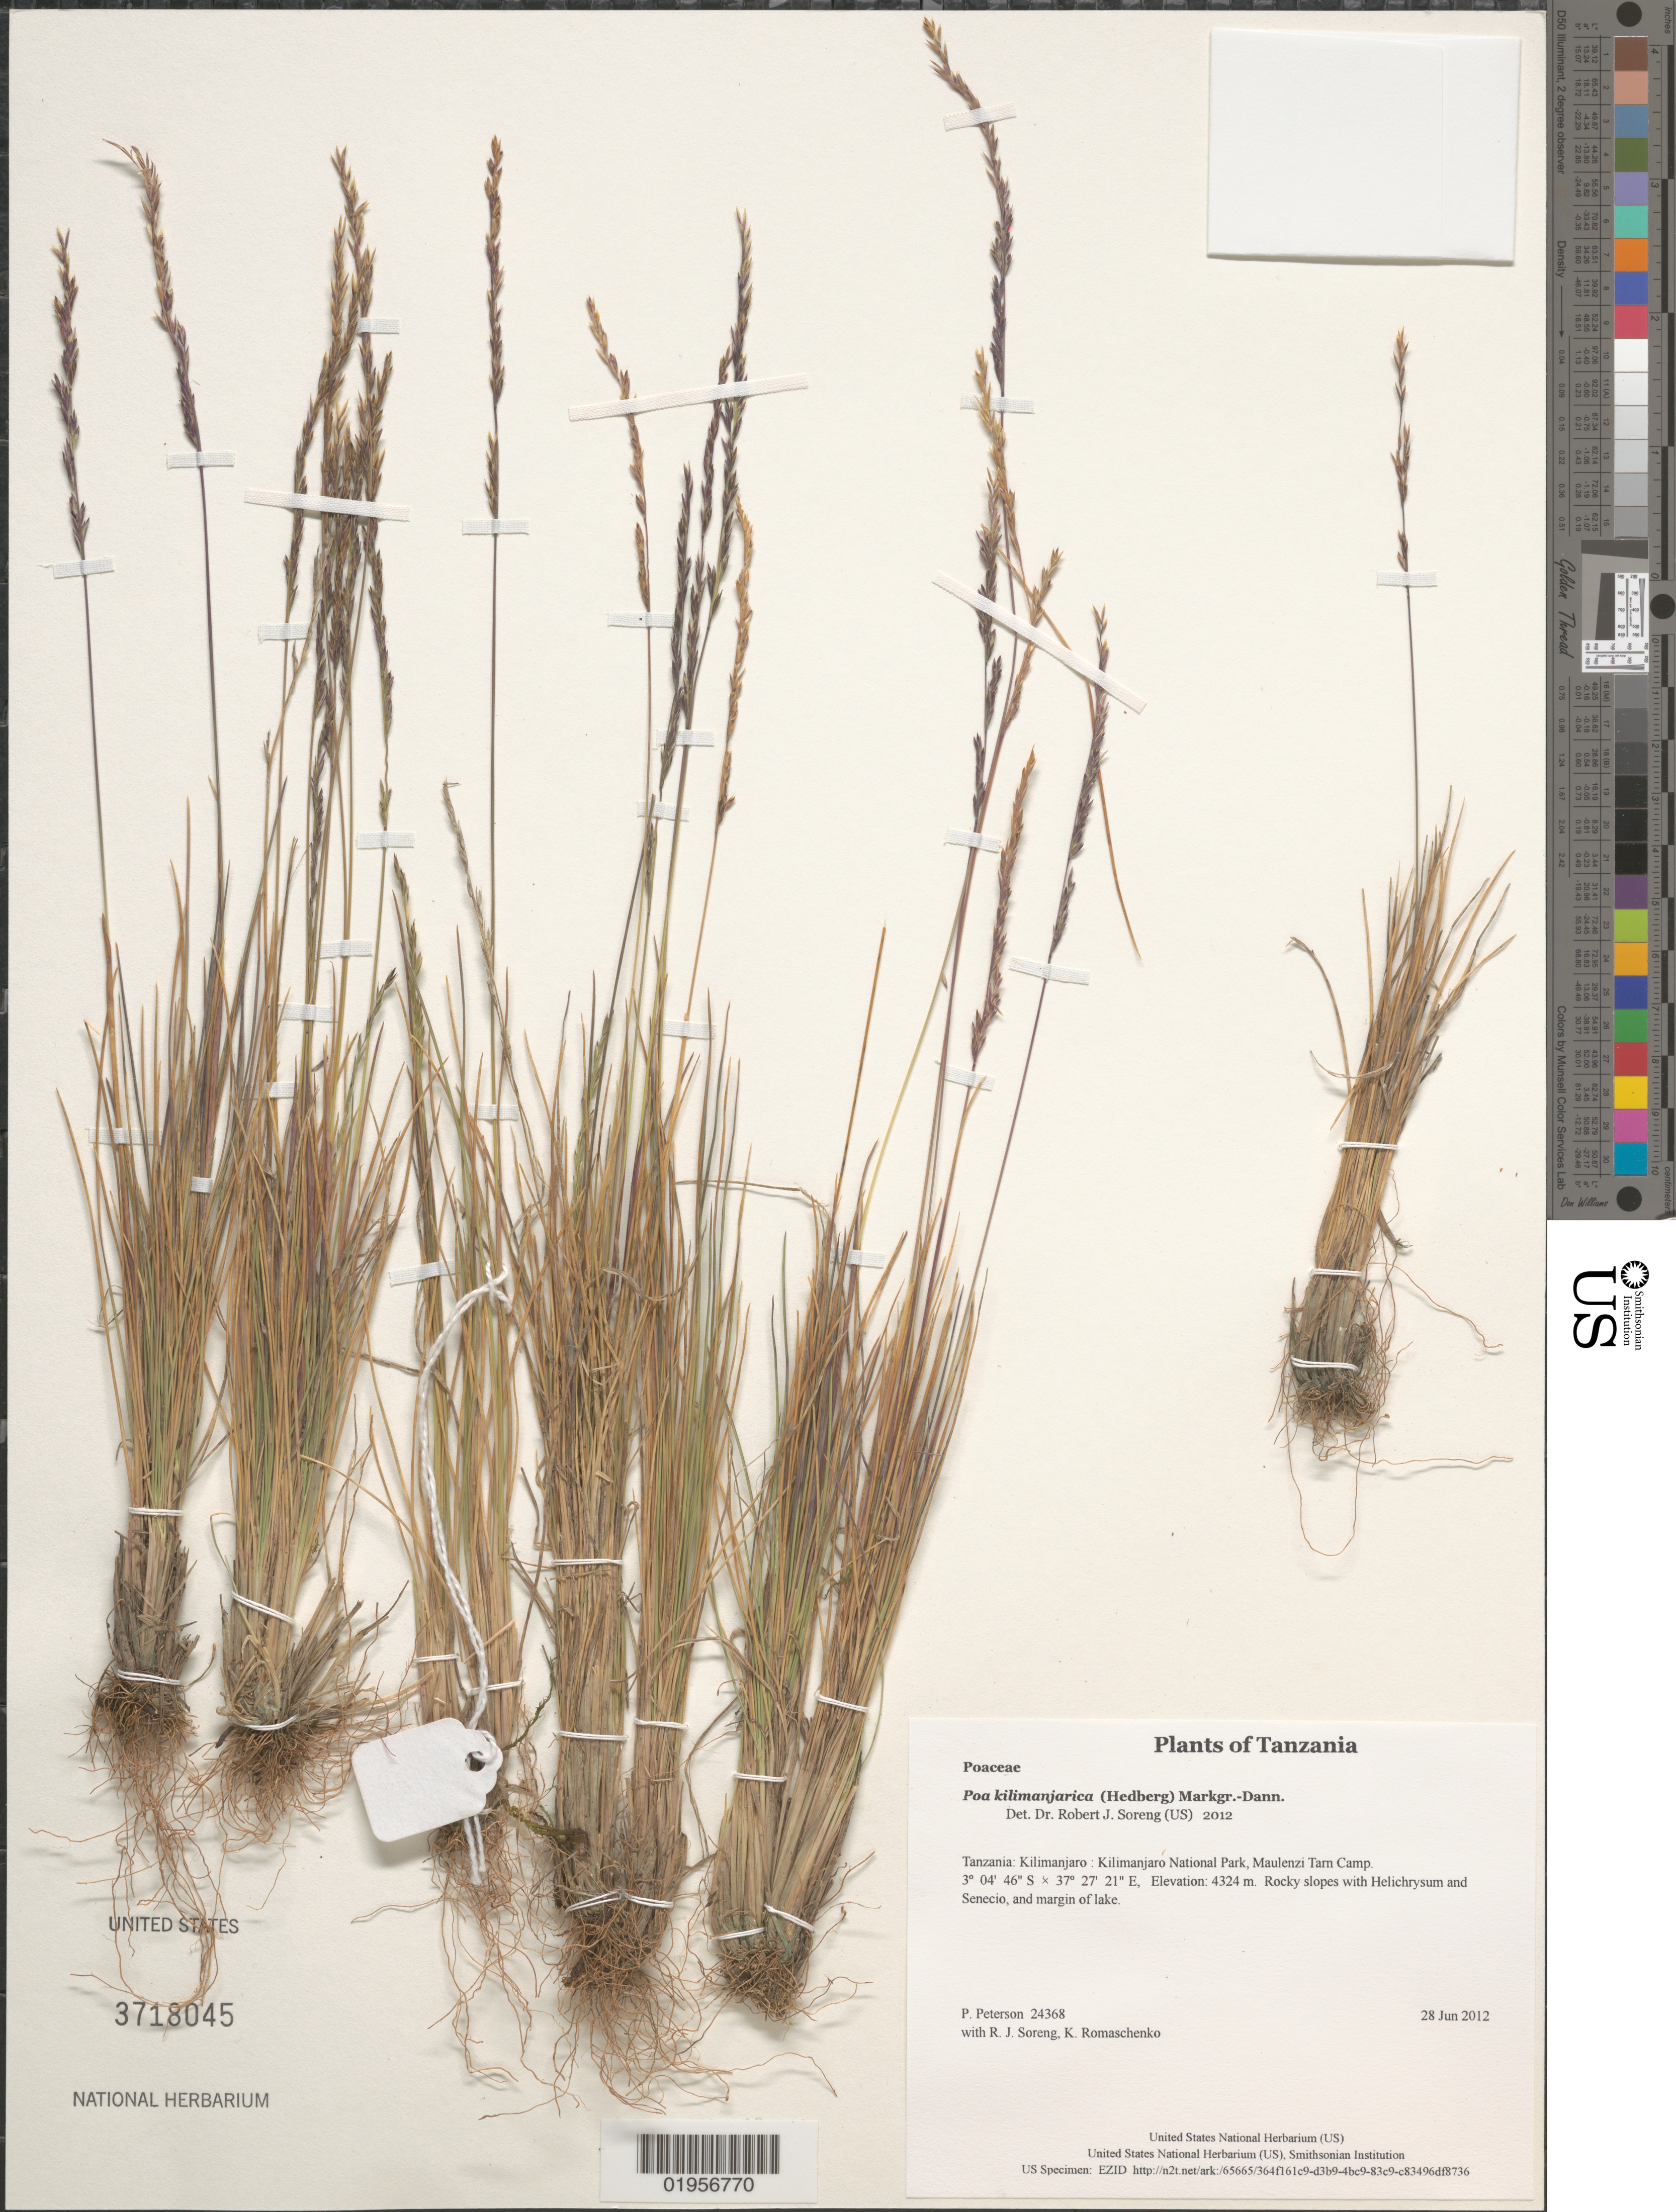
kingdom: Plantae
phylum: Tracheophyta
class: Liliopsida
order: Poales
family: Poaceae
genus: Poa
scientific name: Poa kilimanjarica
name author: (Hedberg) Markgr.-Dann.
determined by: Soreng, Robert J., Research Associate (BOT), Smithsonian Institution - National Museum of Natural History (UNITED STATES)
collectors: P. M. Peterson, R. J. Soreng & K. Romaschenko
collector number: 24368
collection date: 2012-06-28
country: Tanzania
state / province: Kilimanjaro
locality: Kilimanjaro National Park, Maulenzi Tarn Camp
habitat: Rocky slopes with Helichrysum and Senecio, and margin of lake.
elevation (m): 4324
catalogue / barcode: US 3718045